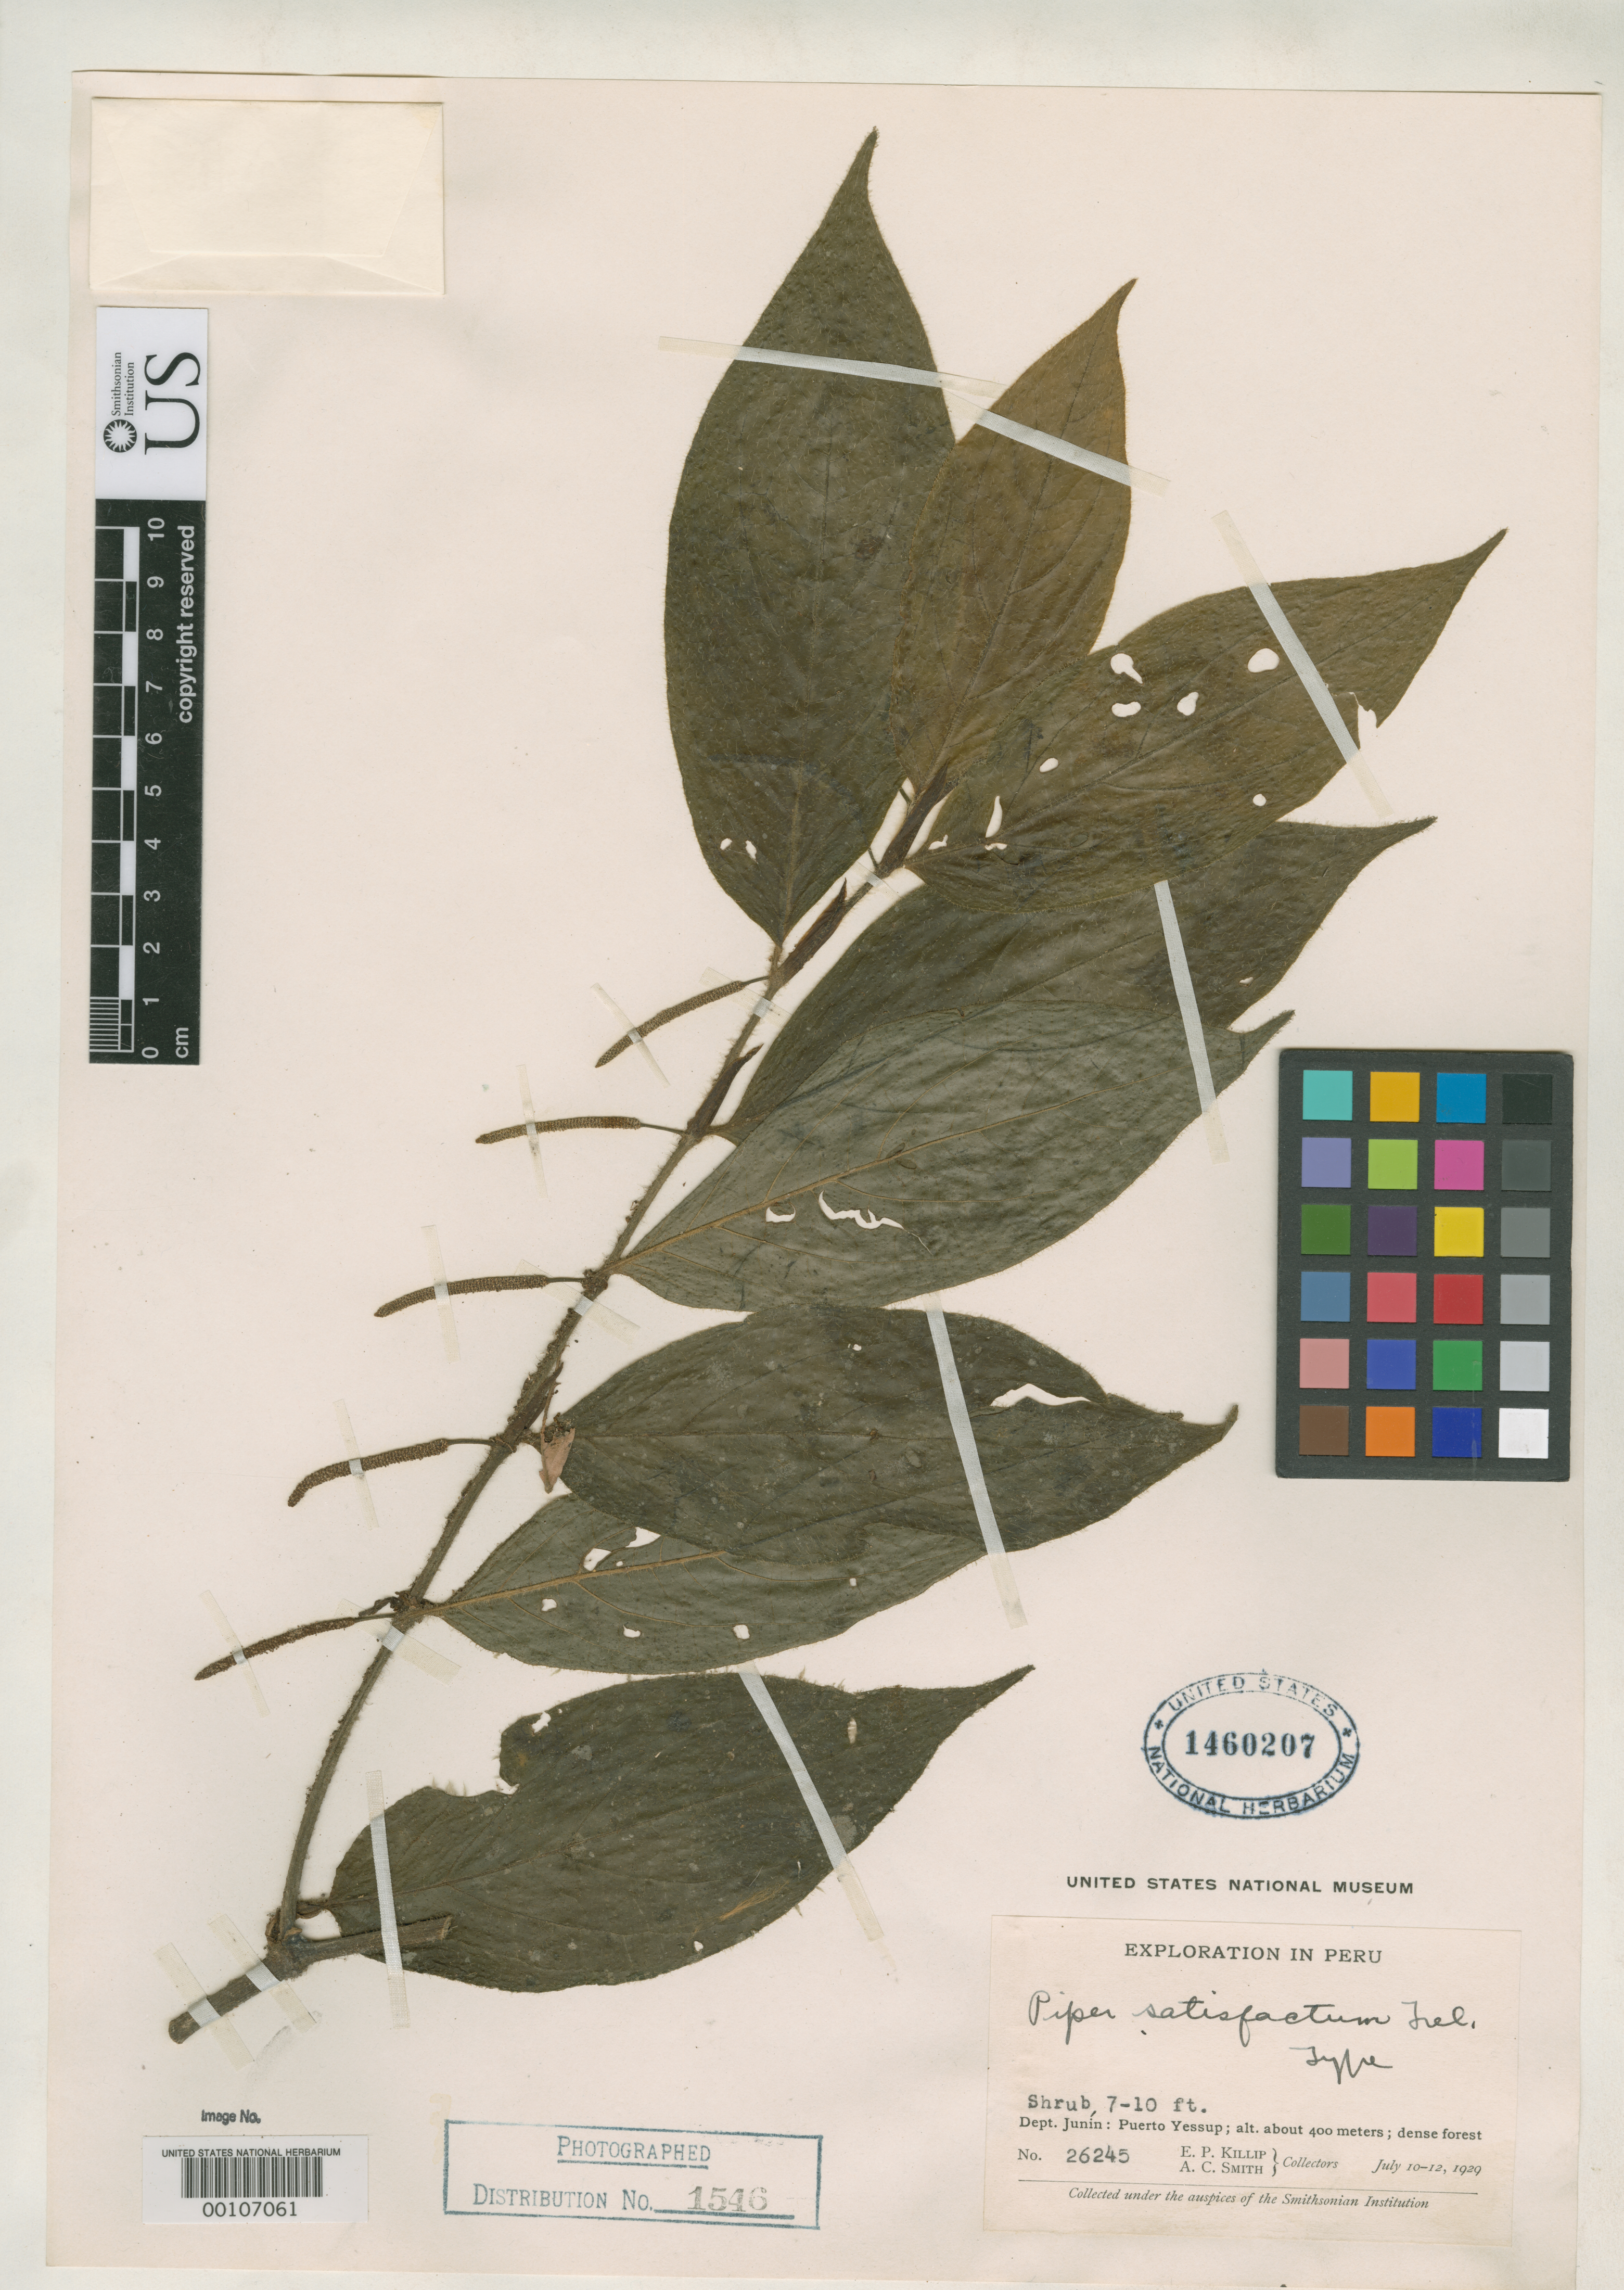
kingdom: Plantae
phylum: Tracheophyta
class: Magnoliopsida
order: Piperales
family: Piperaceae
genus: Piper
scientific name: Piper satisfactum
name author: Trel. in J.F. Macbr.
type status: Holotype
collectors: E. P. Killip & A. C. Smith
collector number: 26245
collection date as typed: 10 Jul 1929 to 12 Jul 1929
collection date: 1929-07-10/1929-07-12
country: Peru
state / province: Junín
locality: Puerto Yessup.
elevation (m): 400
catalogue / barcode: US 1460207